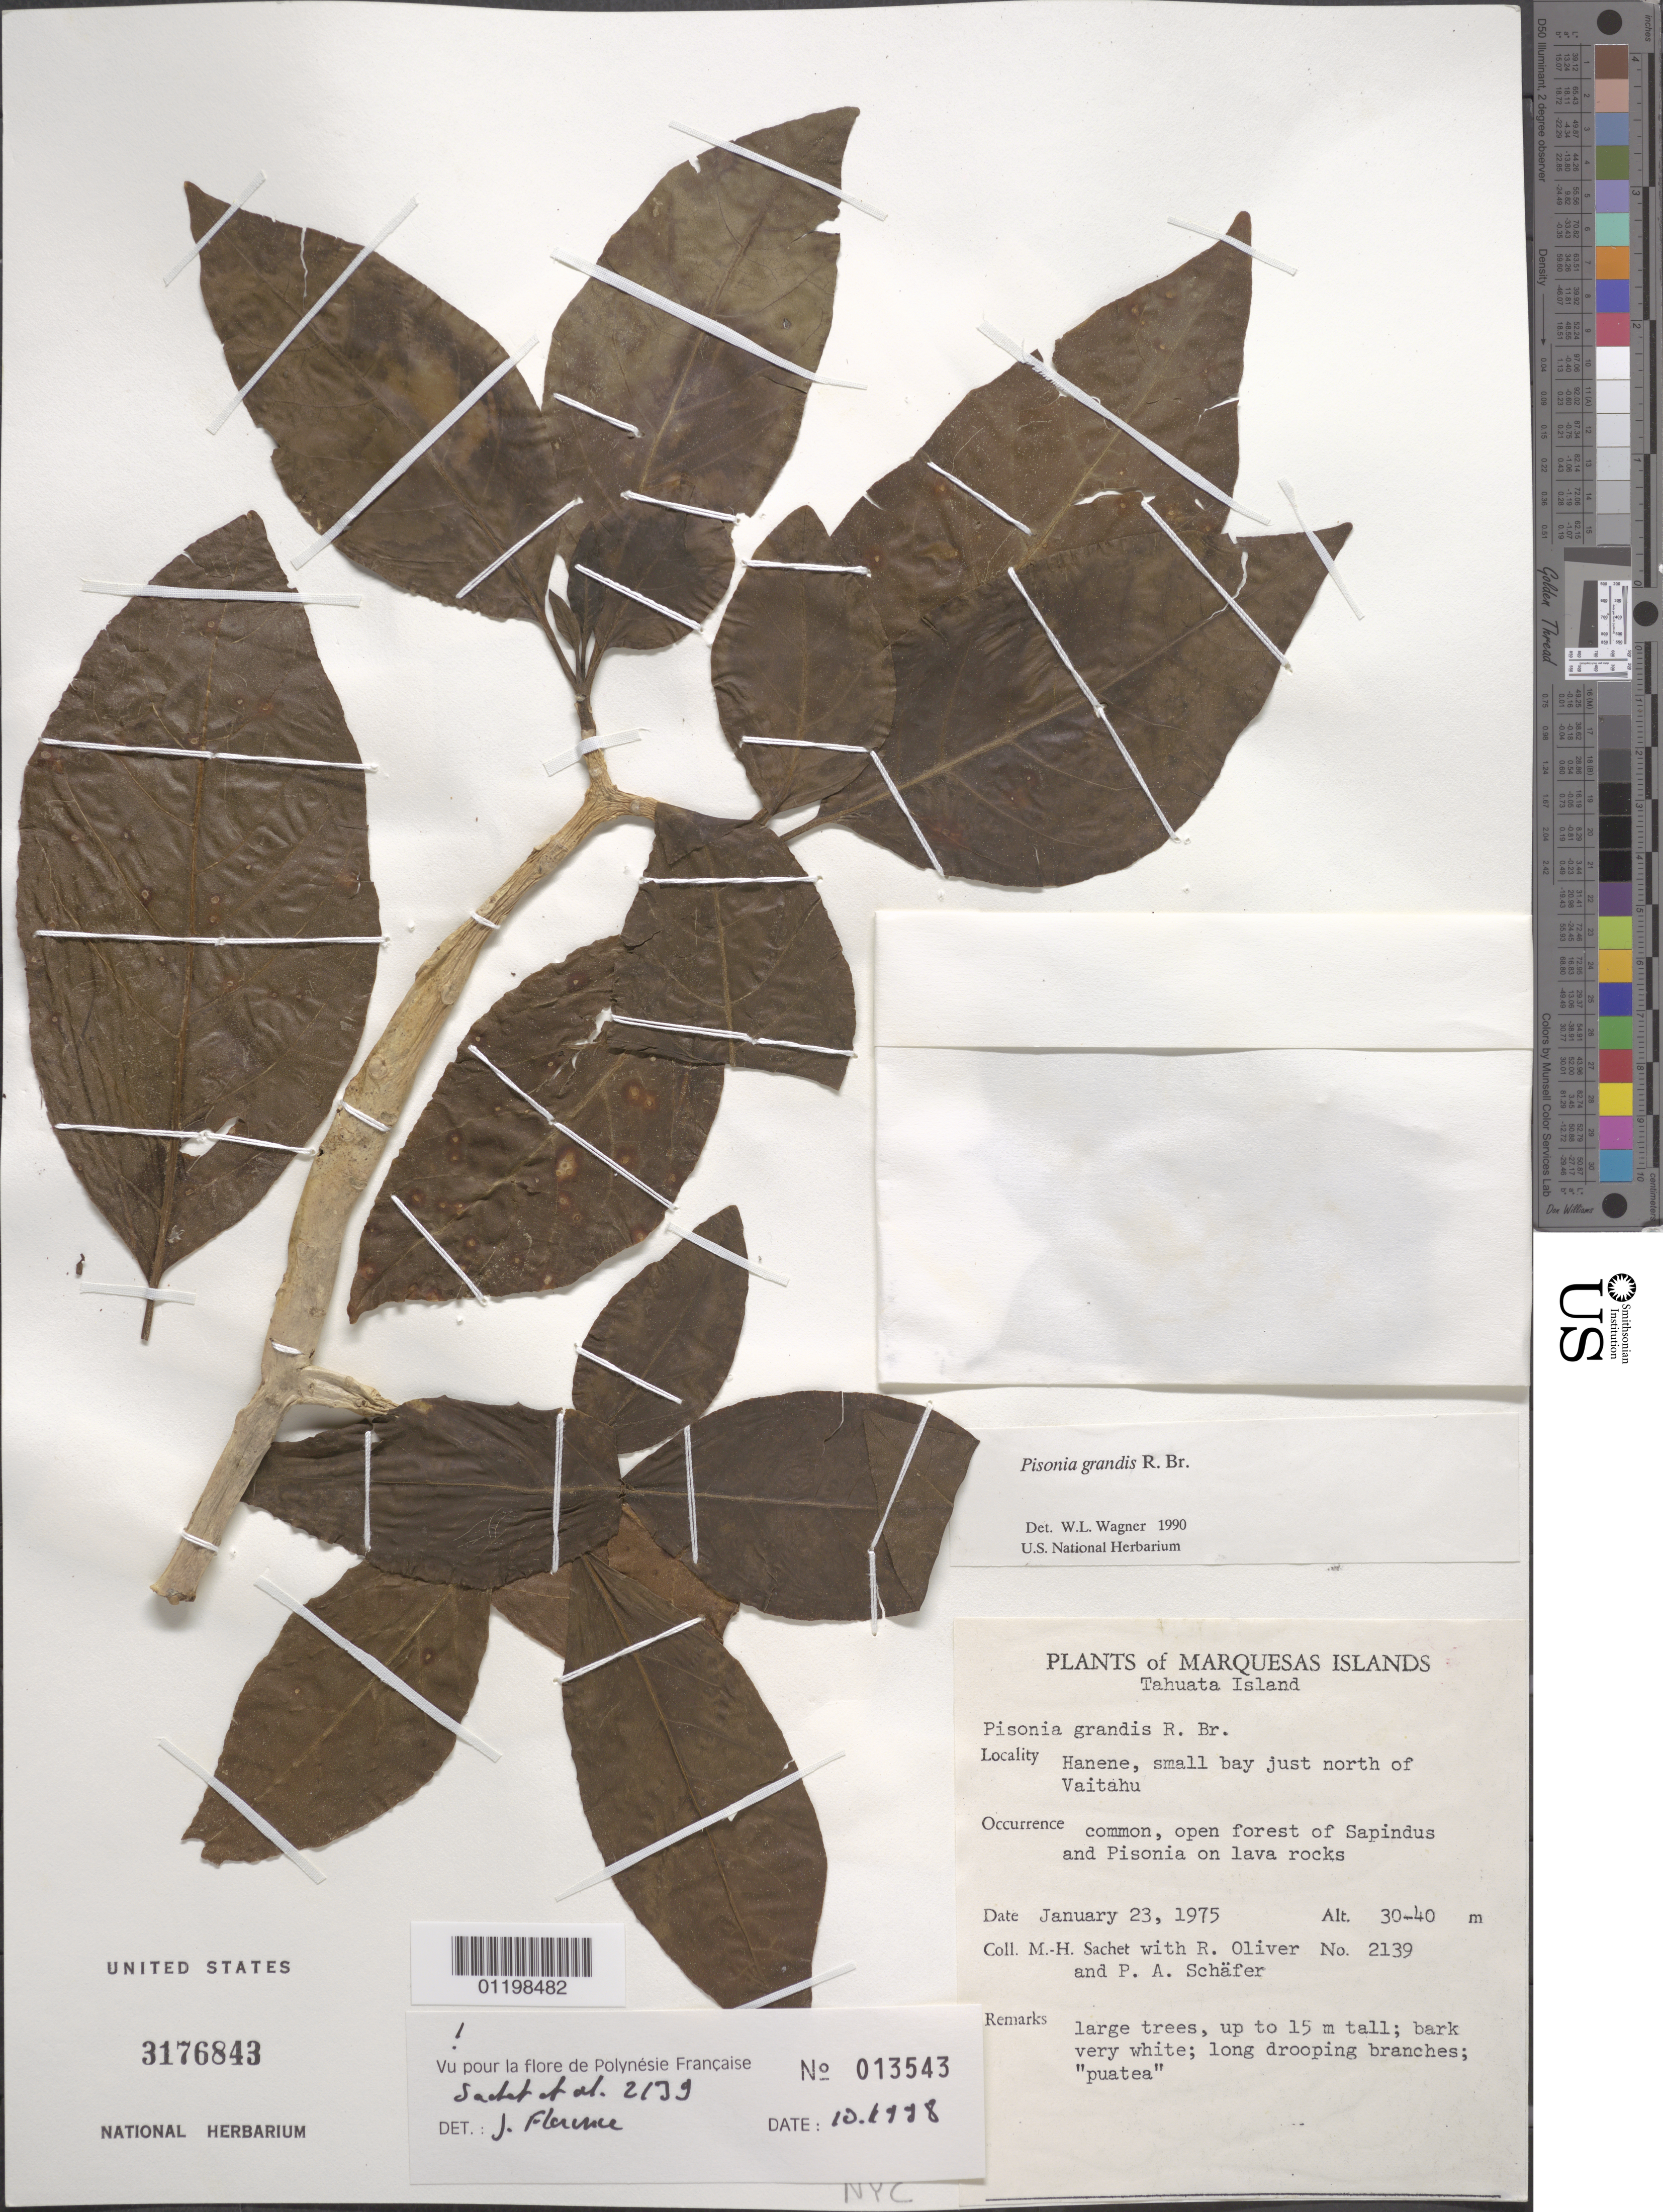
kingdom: Plantae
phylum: Tracheophyta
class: Magnoliopsida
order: Caryophyllales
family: Nyctaginaceae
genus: Pisonia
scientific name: Pisonia grandis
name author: R. Br.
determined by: Florence, J.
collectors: M.-H. Sachet, R. L. Oliver & P. A. Schäfer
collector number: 2139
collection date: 1975-01-23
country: French Polynesia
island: Tahuata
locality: Hanene, small bay just N of Vaitahu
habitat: Open forest of Sapindus and Pisonia on lava rocks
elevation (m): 30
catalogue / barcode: US 3176843